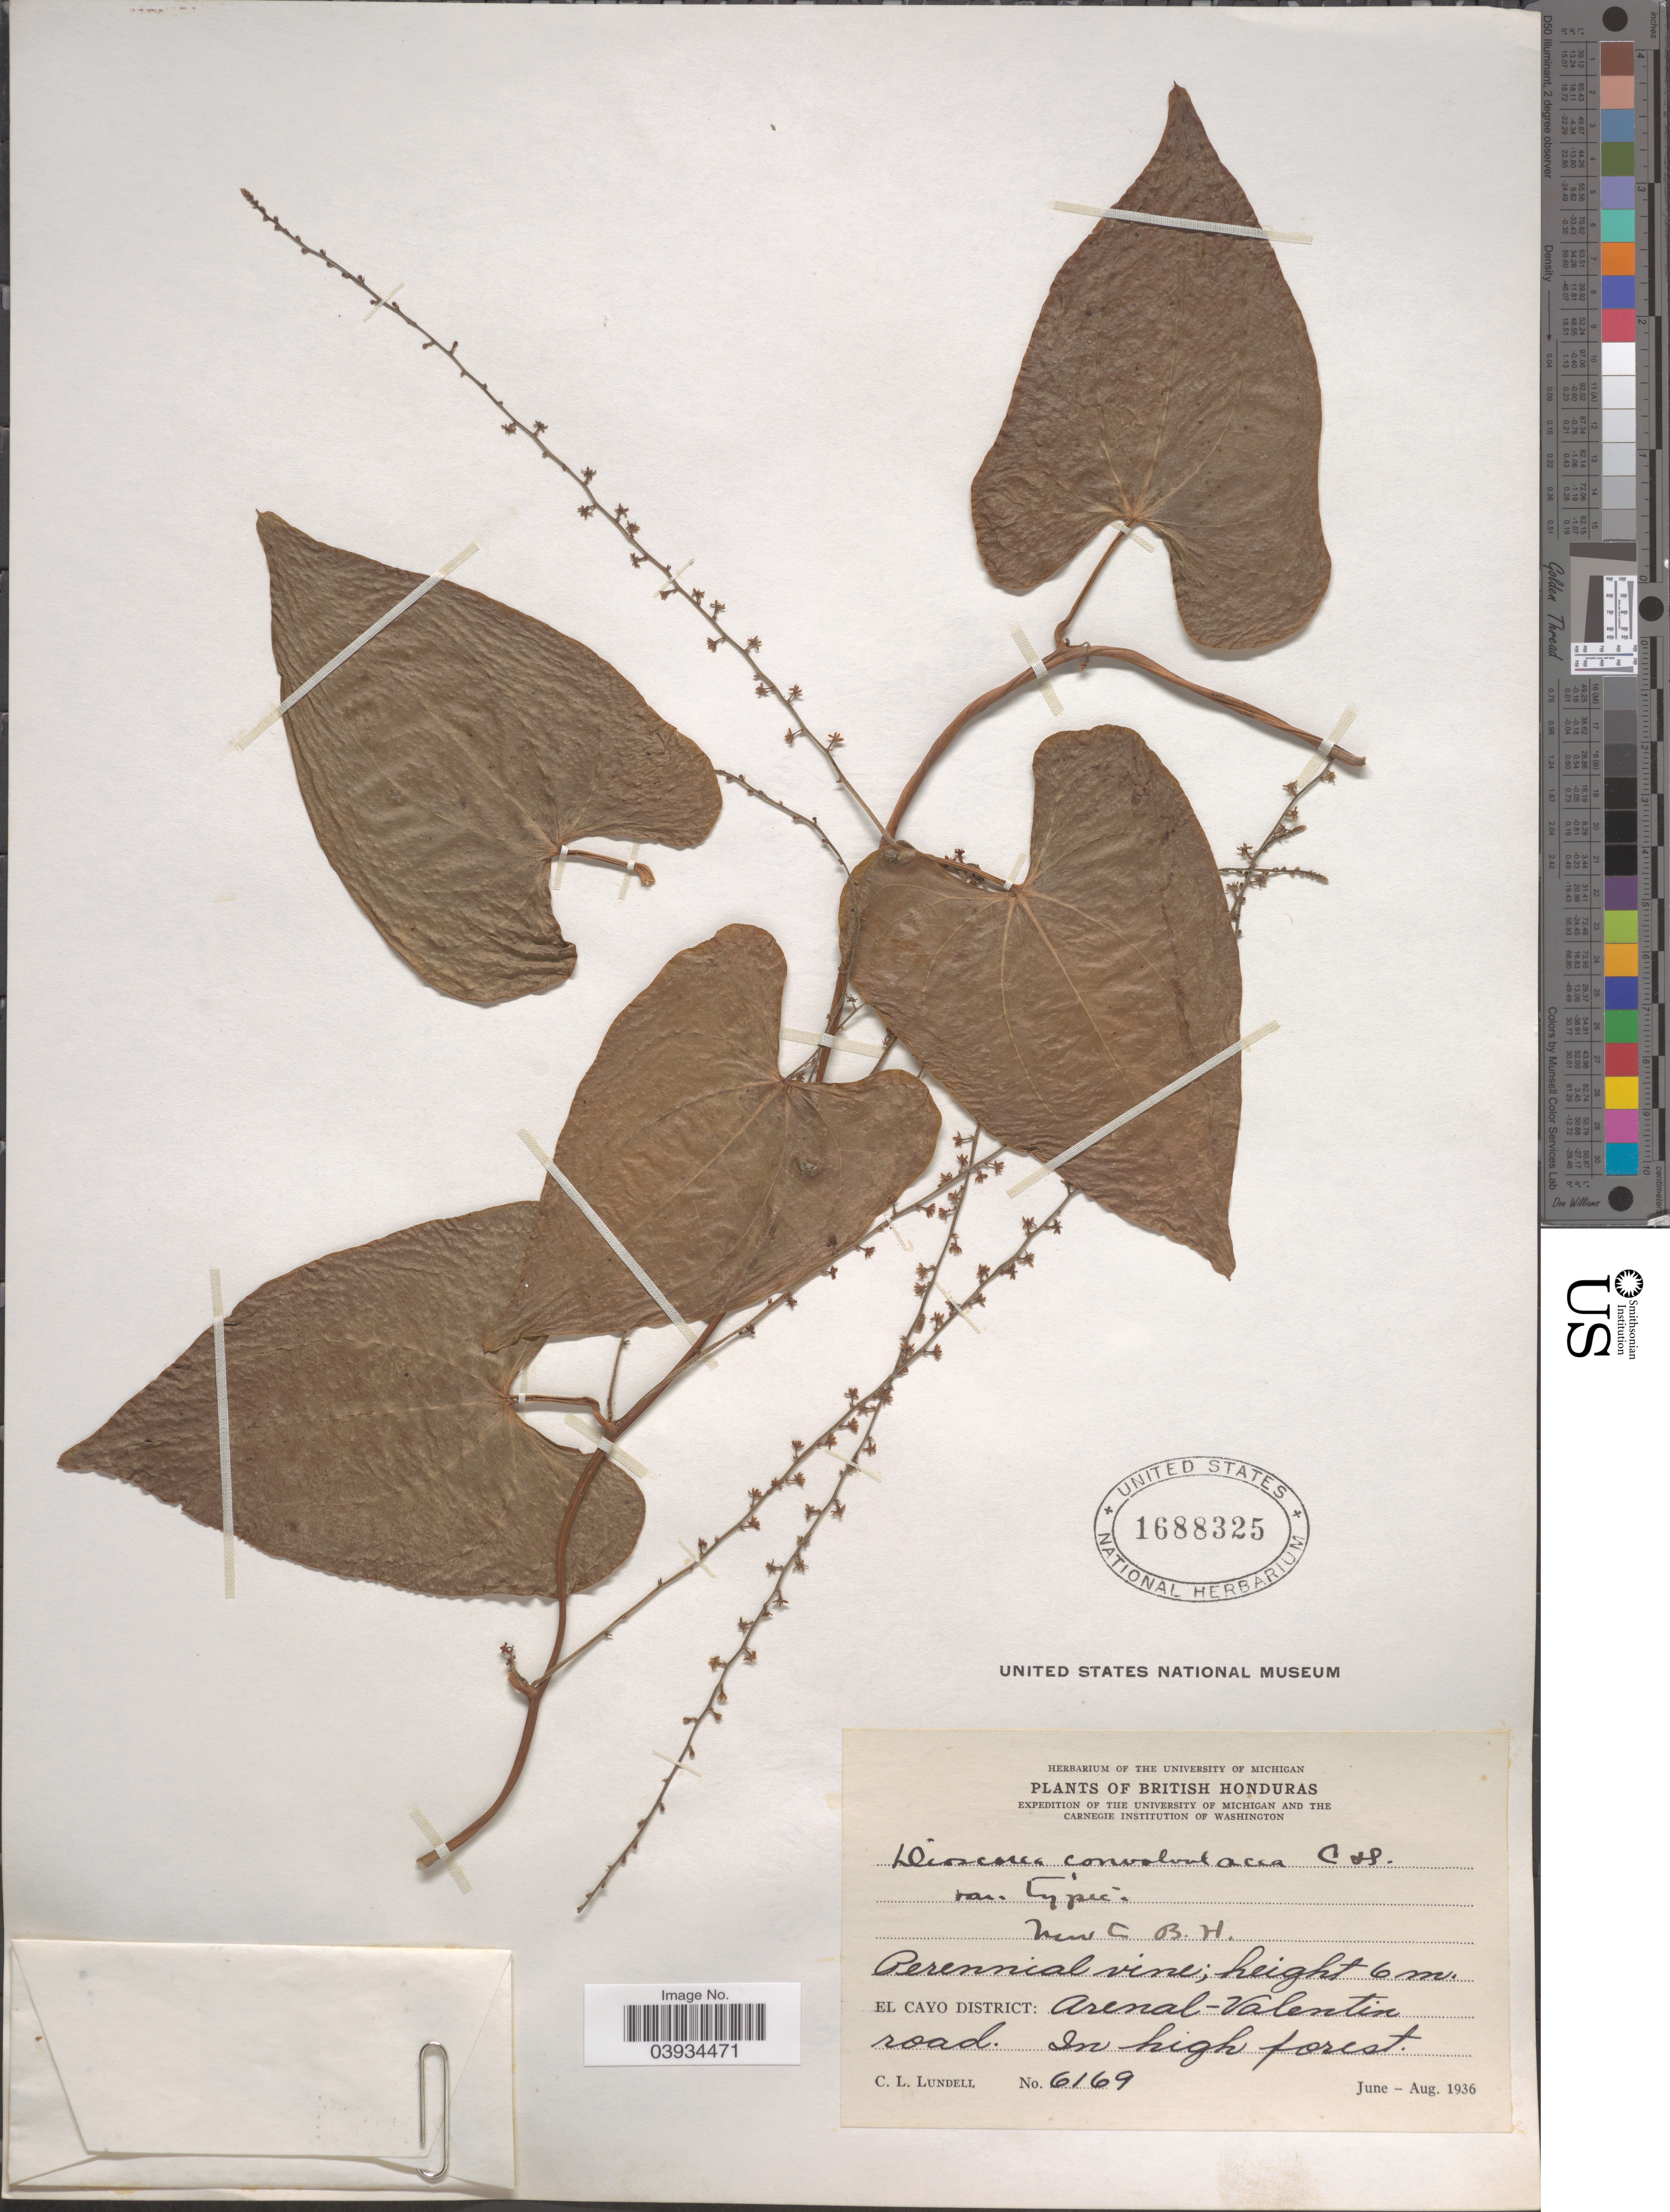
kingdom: Plantae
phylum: Tracheophyta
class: Liliopsida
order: Dioscoreales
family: Dioscoreaceae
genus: Dioscorea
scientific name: Dioscorea convolvulacea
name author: Schltdl. & Cham.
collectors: C. L. Lundell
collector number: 6169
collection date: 1936-06/1936-08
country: Belize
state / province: Cayo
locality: British Honduras. El Cayo District: Arenal - Valentin road. In high forest.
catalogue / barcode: US 1688325